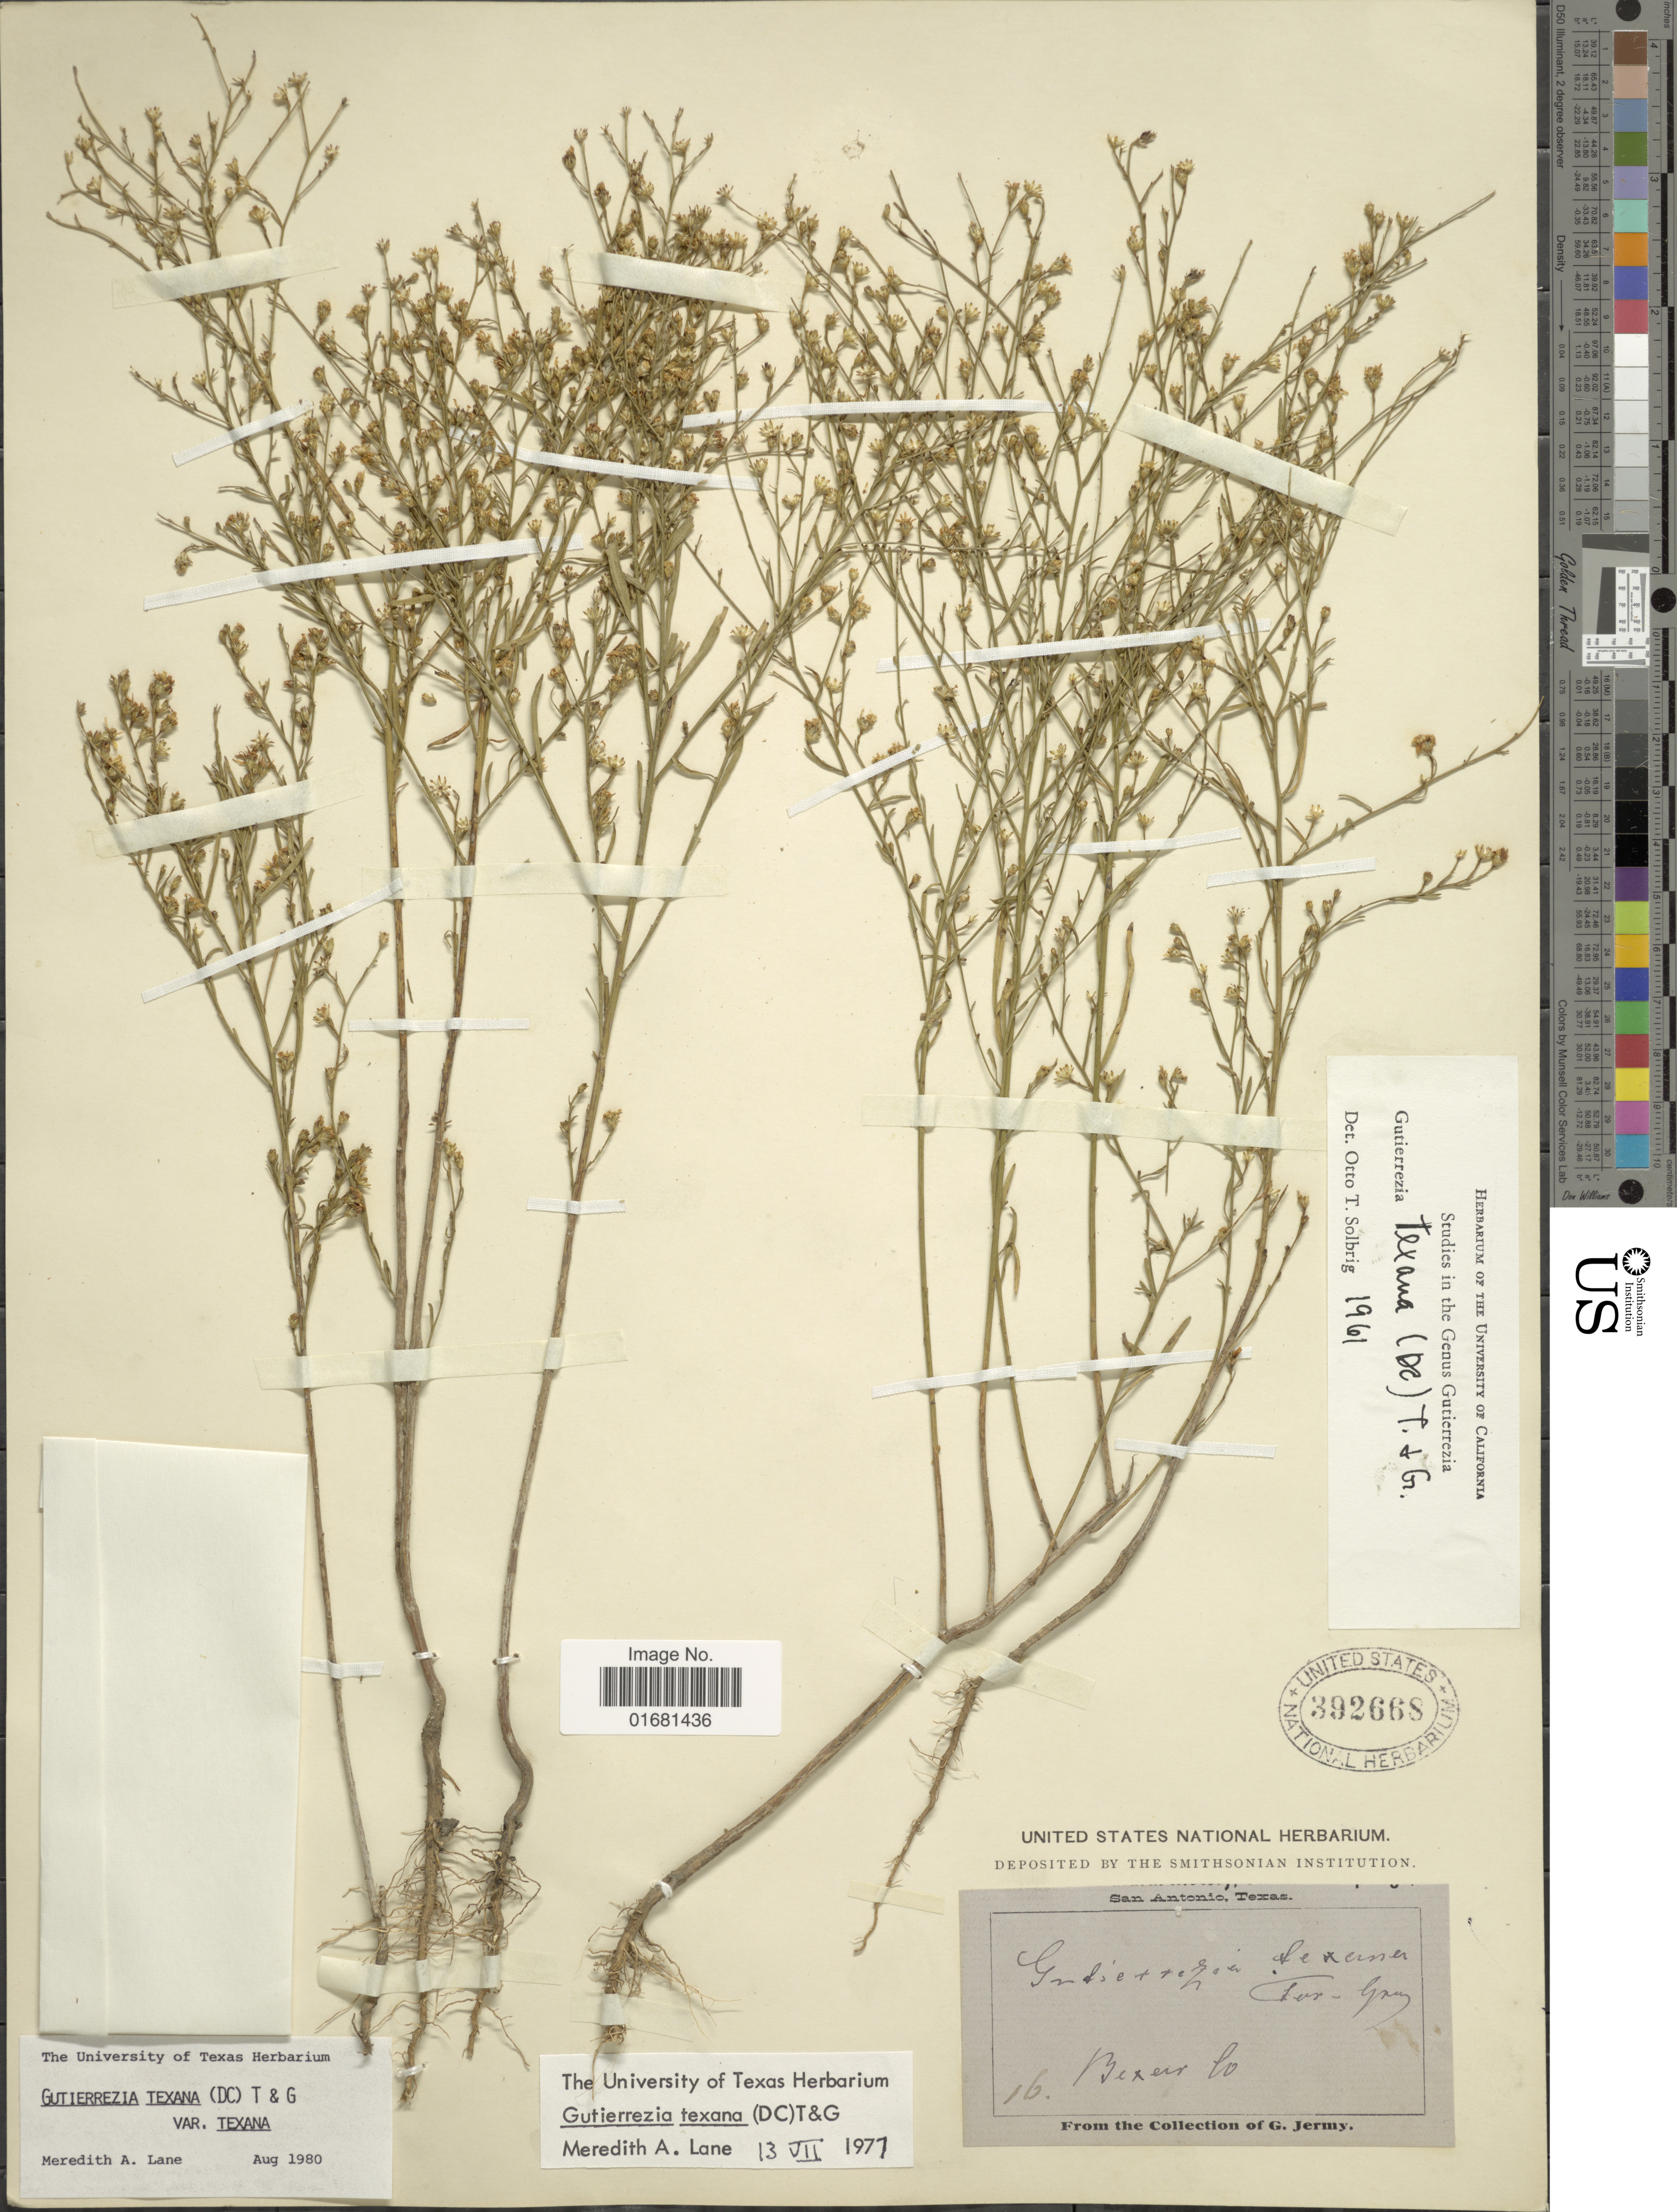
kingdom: Plantae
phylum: Tracheophyta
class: Magnoliopsida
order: Asterales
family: Asteraceae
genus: Gutierrezia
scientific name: Gutierrezia texana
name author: (DC.) Torr. & A. Gray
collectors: G. Jermy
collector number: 16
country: United States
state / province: Texas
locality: Bexers Co. San Antonio, Texas.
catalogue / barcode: US 392668